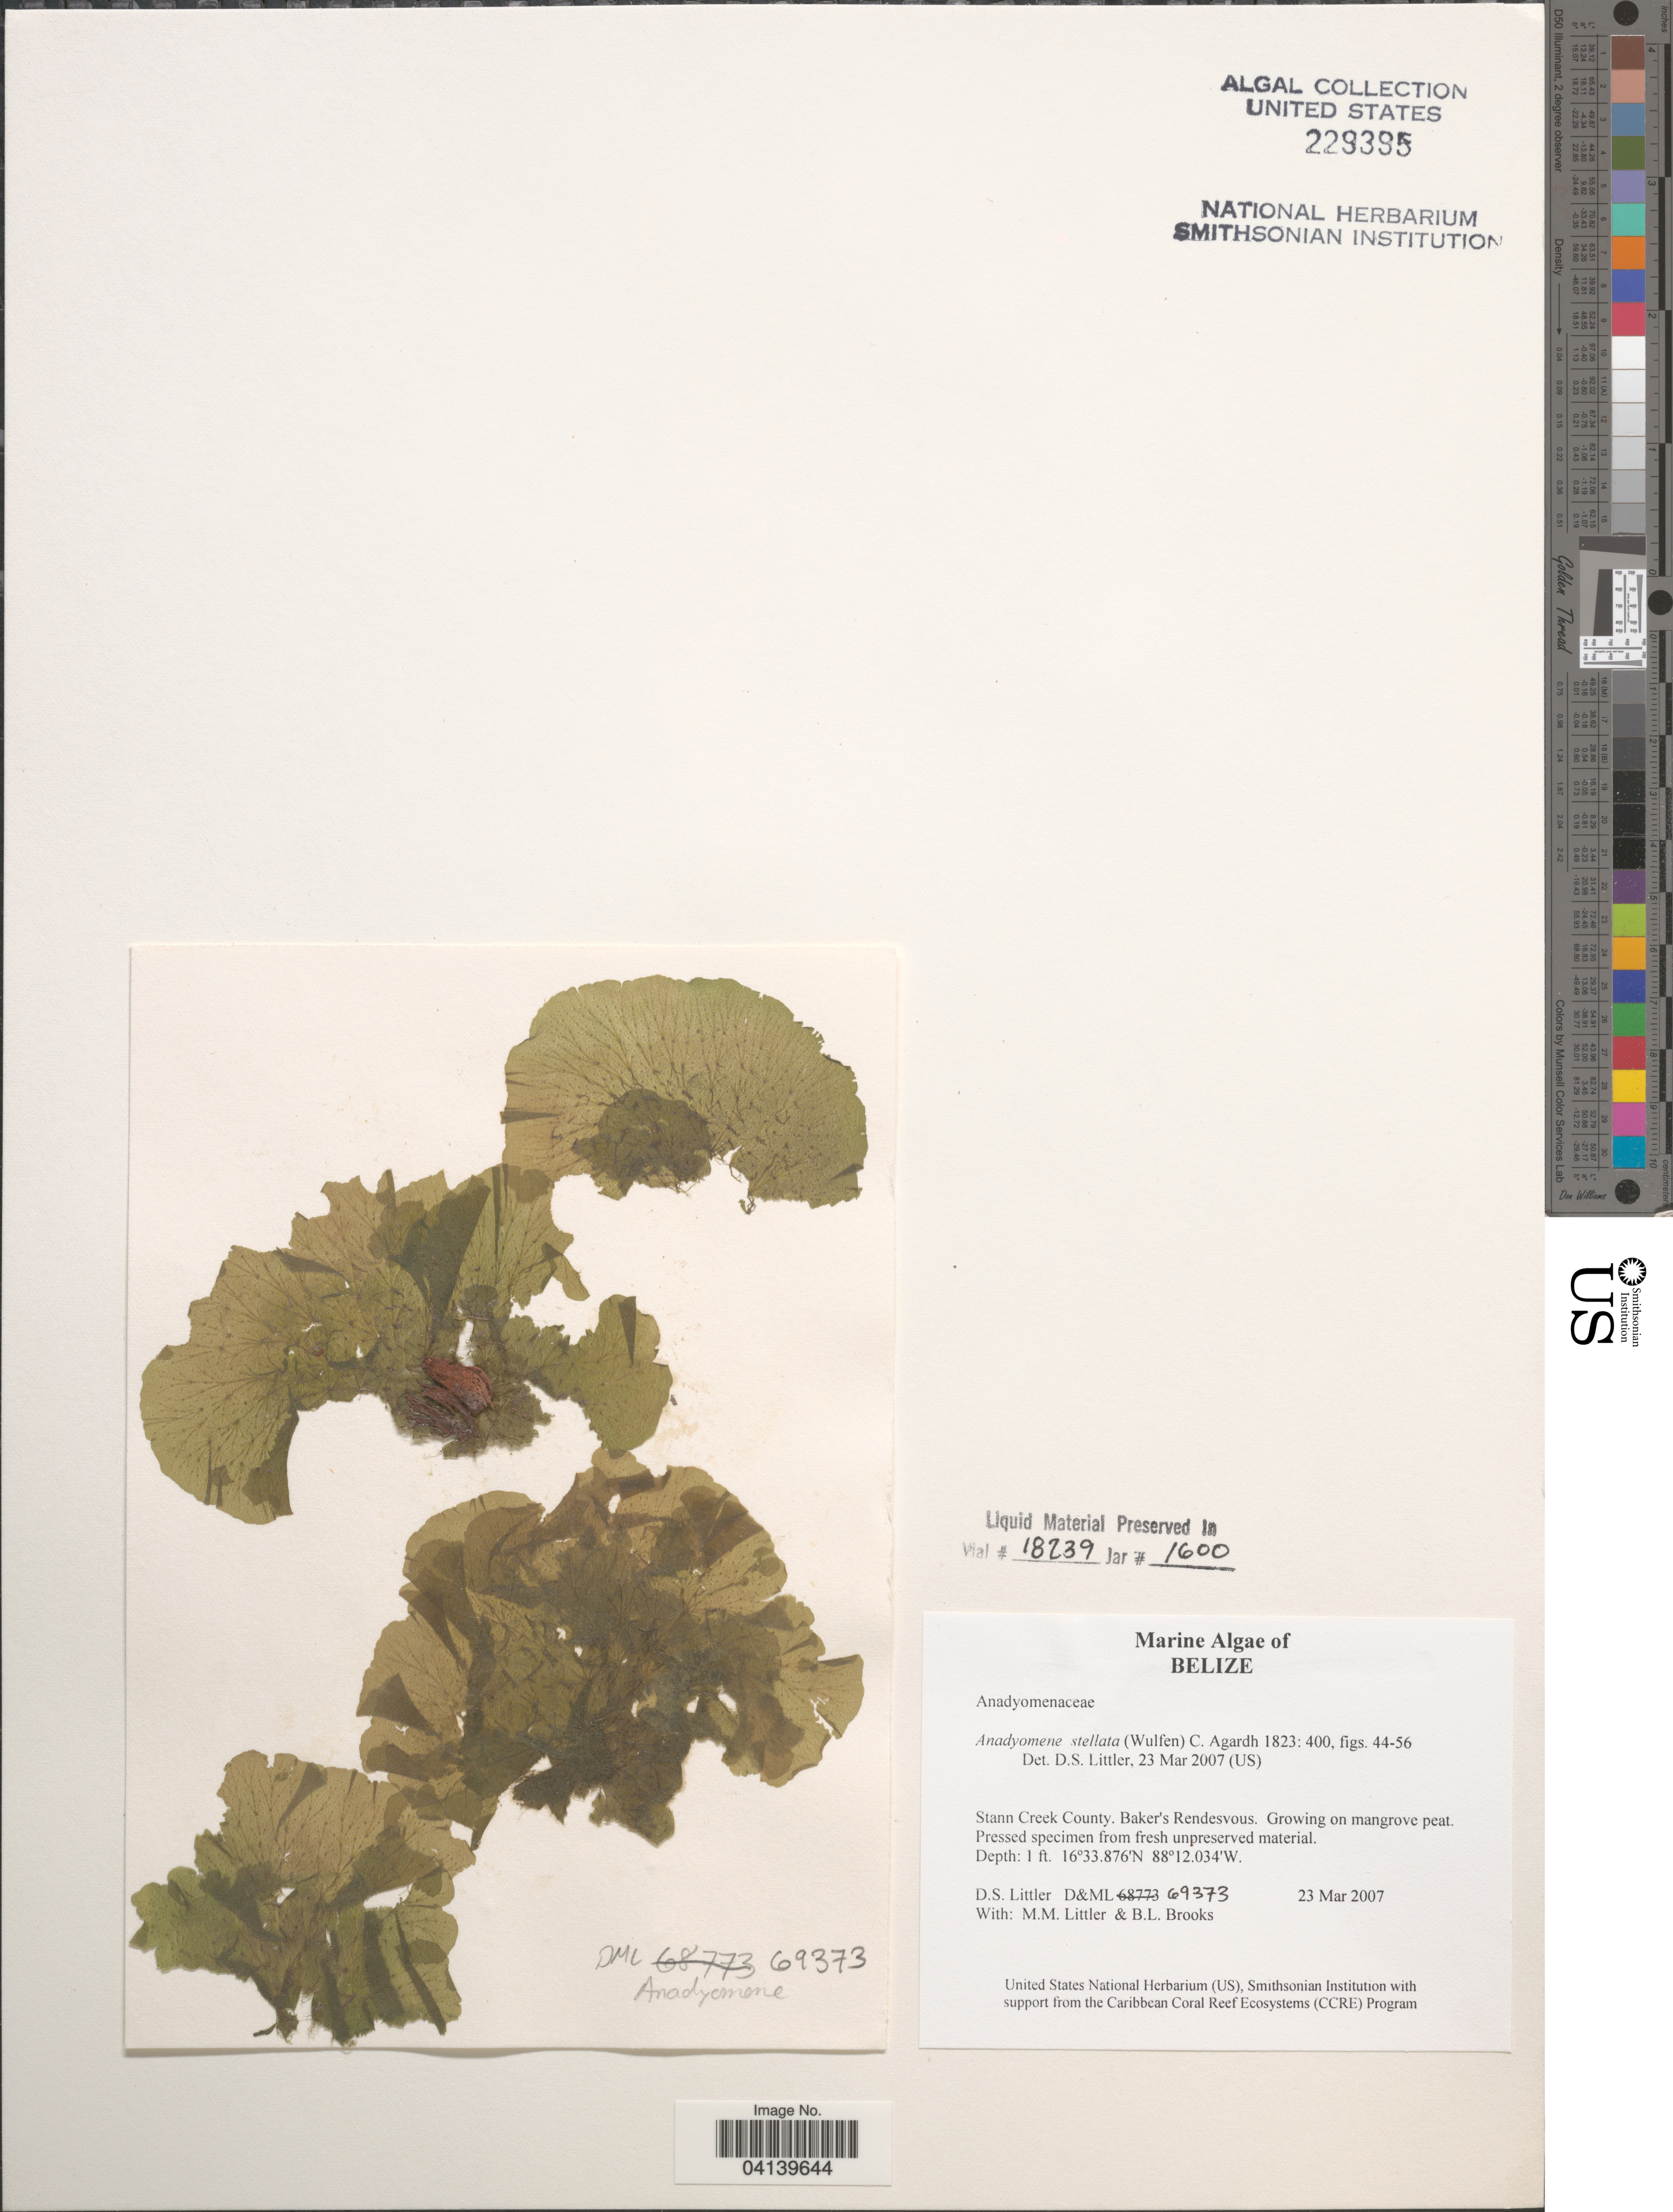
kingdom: Plantae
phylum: Chlorophyta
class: Ulvophyceae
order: Cladophorales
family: Anadyomenaceae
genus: Anadyomene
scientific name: Anadyomene stellata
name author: (Wulfen) C. Agardh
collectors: D. S. Littler & B. Brooks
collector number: D&ML69373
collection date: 2007-03-23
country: Belize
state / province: Stann Creek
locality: Stann Creek County. Baker's Rendesvous.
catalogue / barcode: US 229395